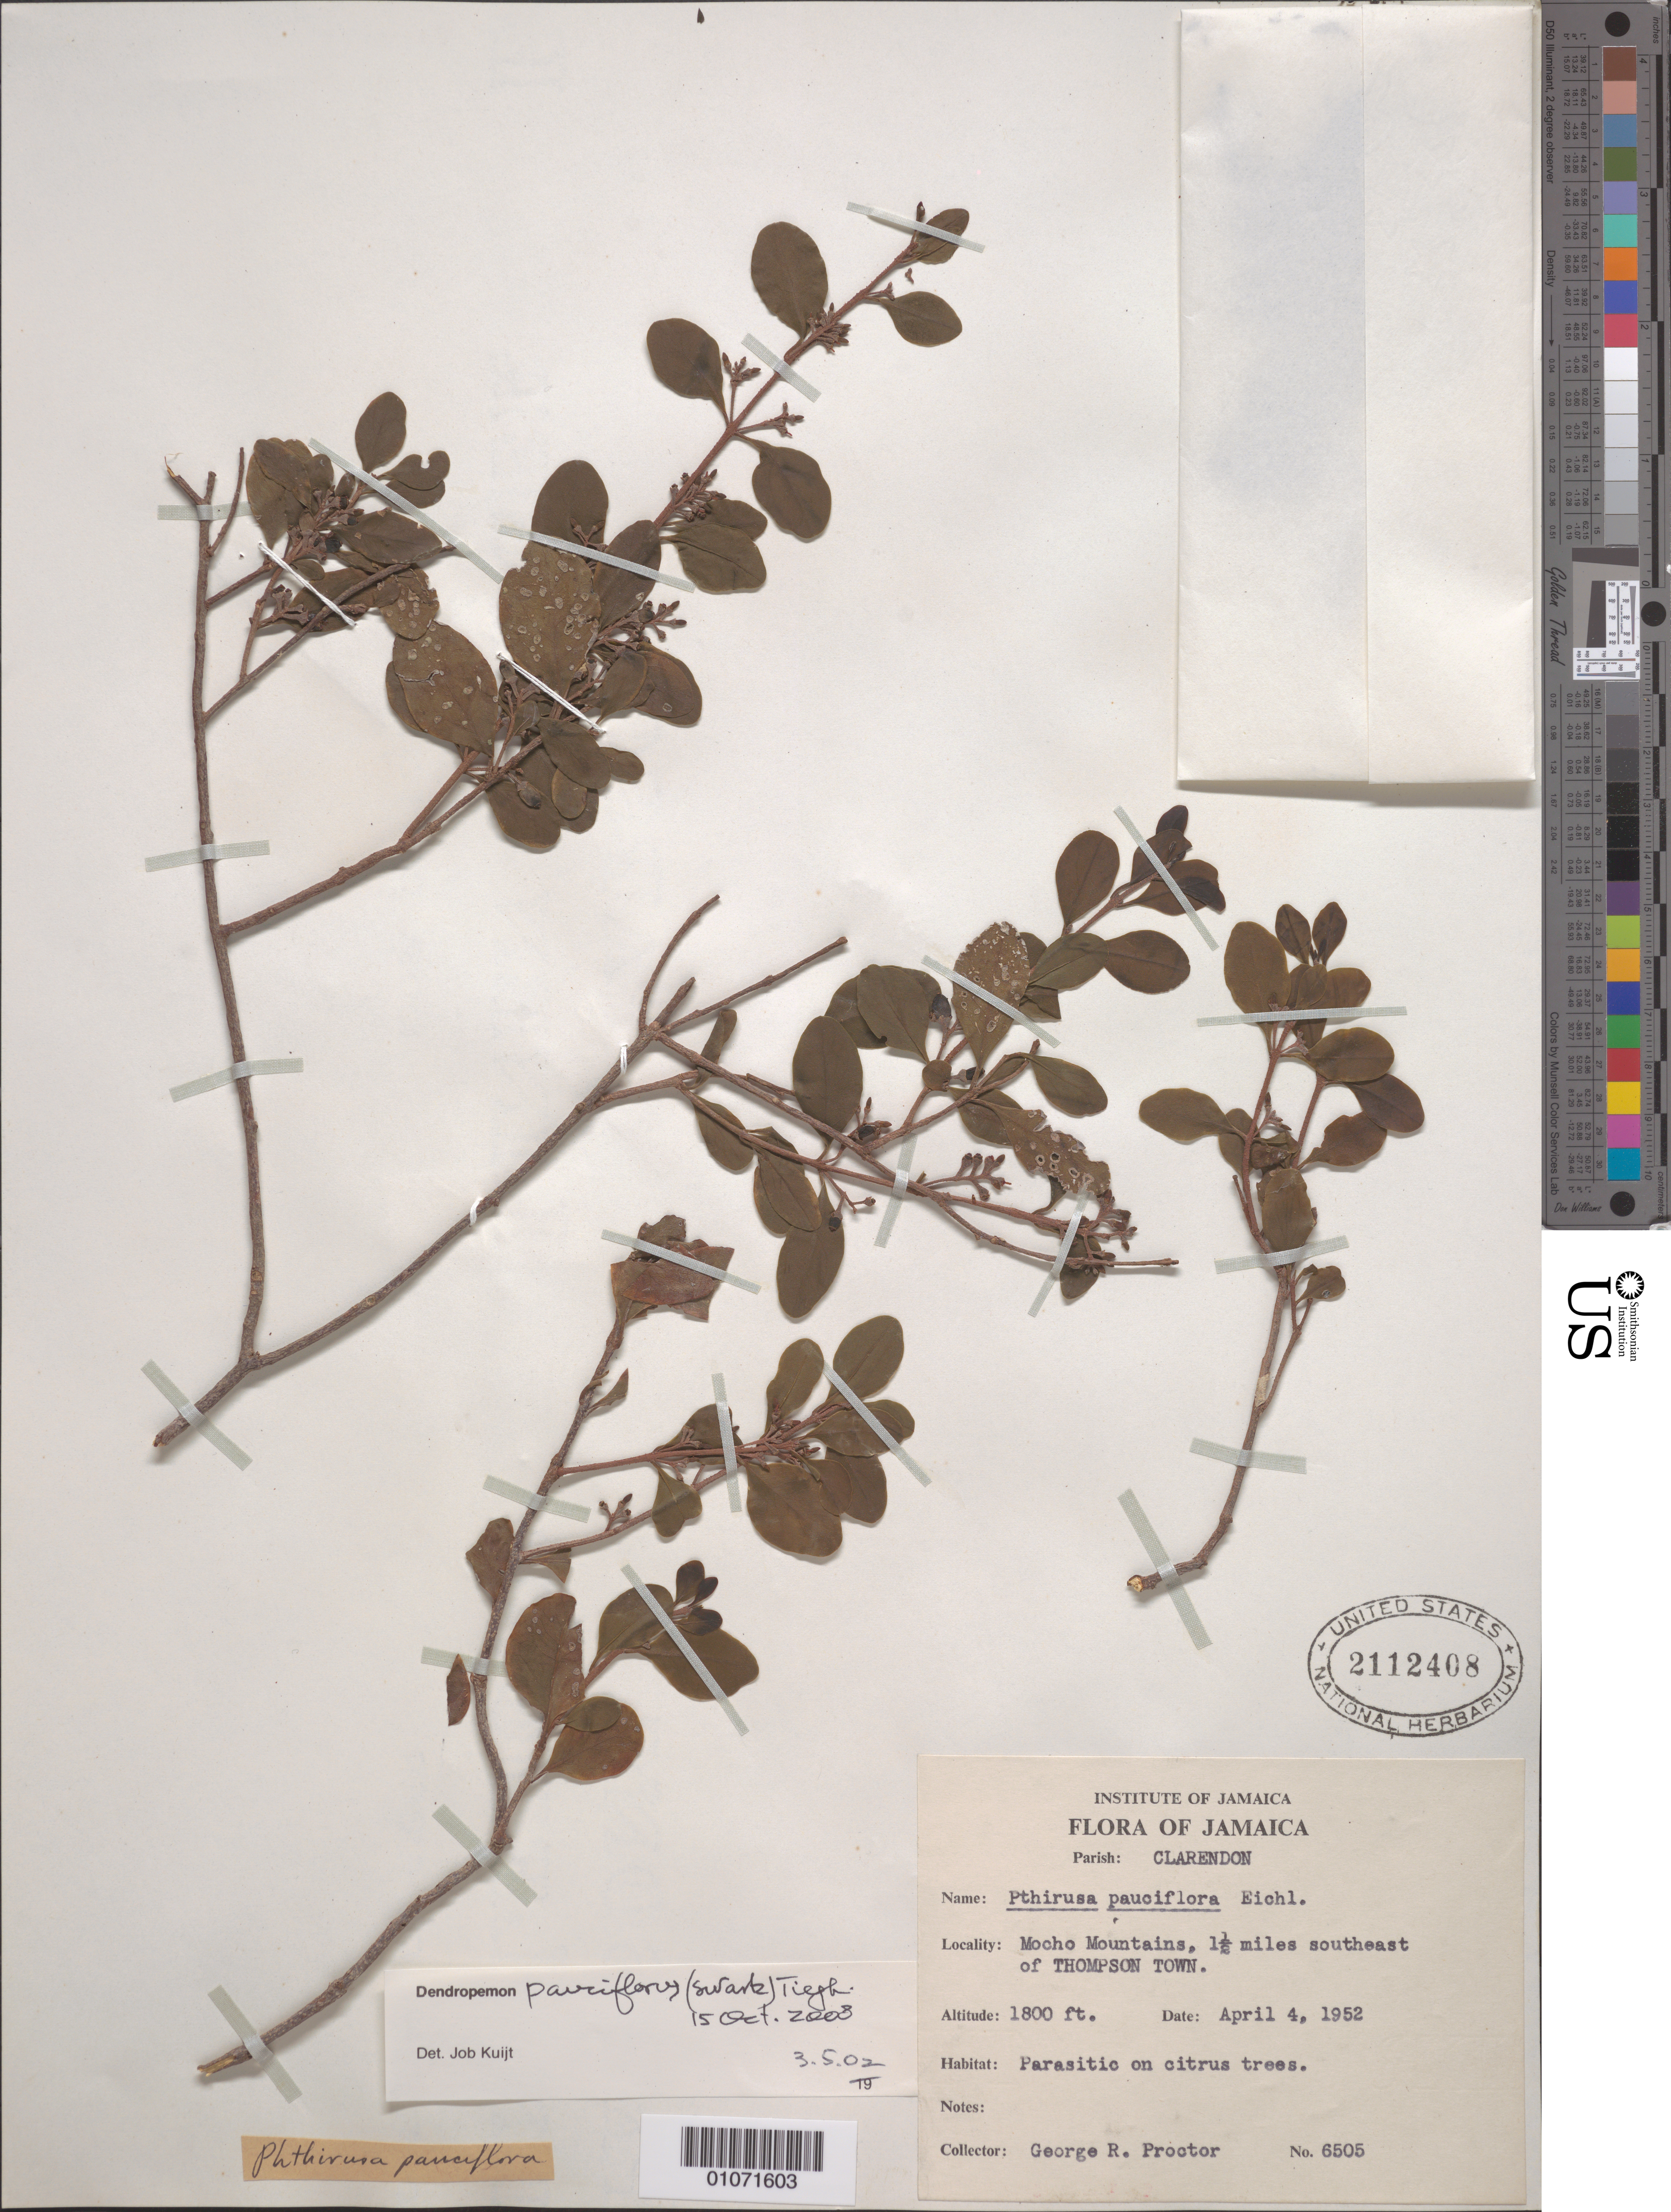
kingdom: Plantae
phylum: Tracheophyta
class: Magnoliopsida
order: Santalales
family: Loranthaceae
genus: Dendropemon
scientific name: Dendropemon parvifolius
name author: (Sw.) Steud.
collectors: G. R. Proctor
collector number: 6505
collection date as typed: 04 Apr 1952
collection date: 1952-04-04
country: Jamaica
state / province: Clarendon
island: Jamaica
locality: Mocho mountains, 1.5 miles southeast of Thompson town.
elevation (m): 549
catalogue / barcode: US 2112408